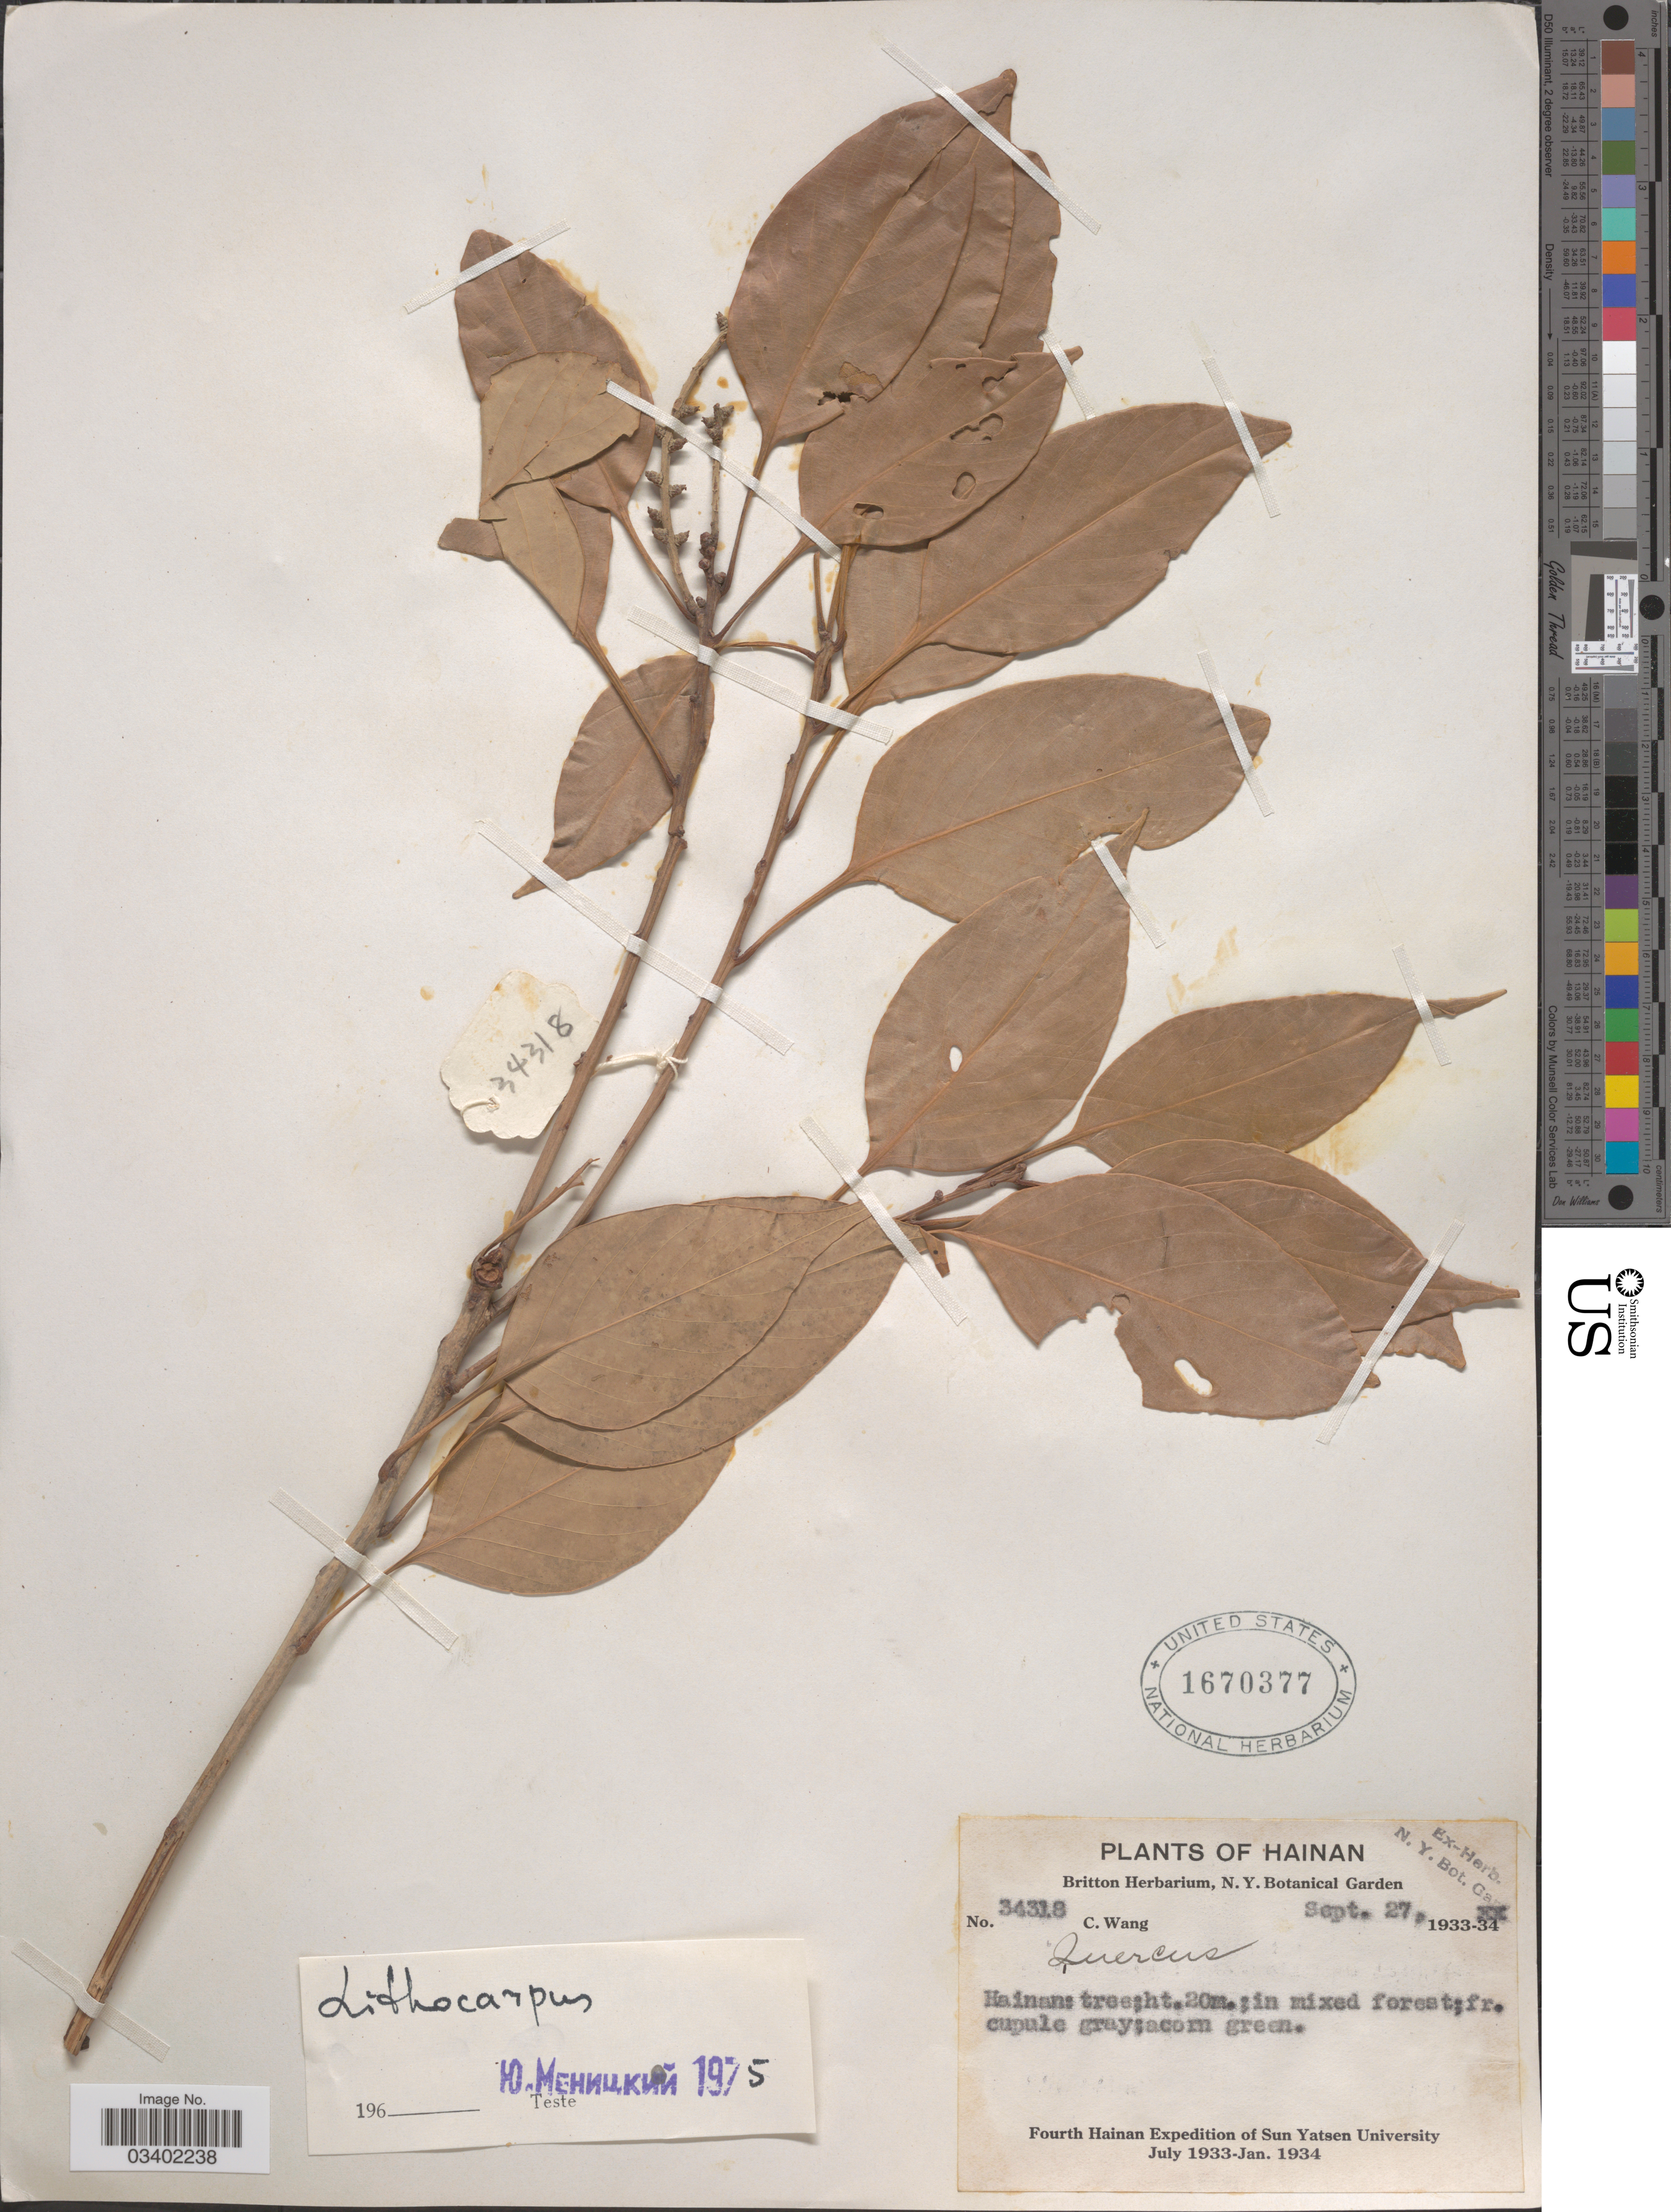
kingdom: Plantae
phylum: Tracheophyta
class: Magnoliopsida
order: Fagales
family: Fagaceae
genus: Lithocarpus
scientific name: Lithocarpus sp.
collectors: C. Wang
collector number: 34318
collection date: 1933-09-27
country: China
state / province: Hainan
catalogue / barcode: US 1670377